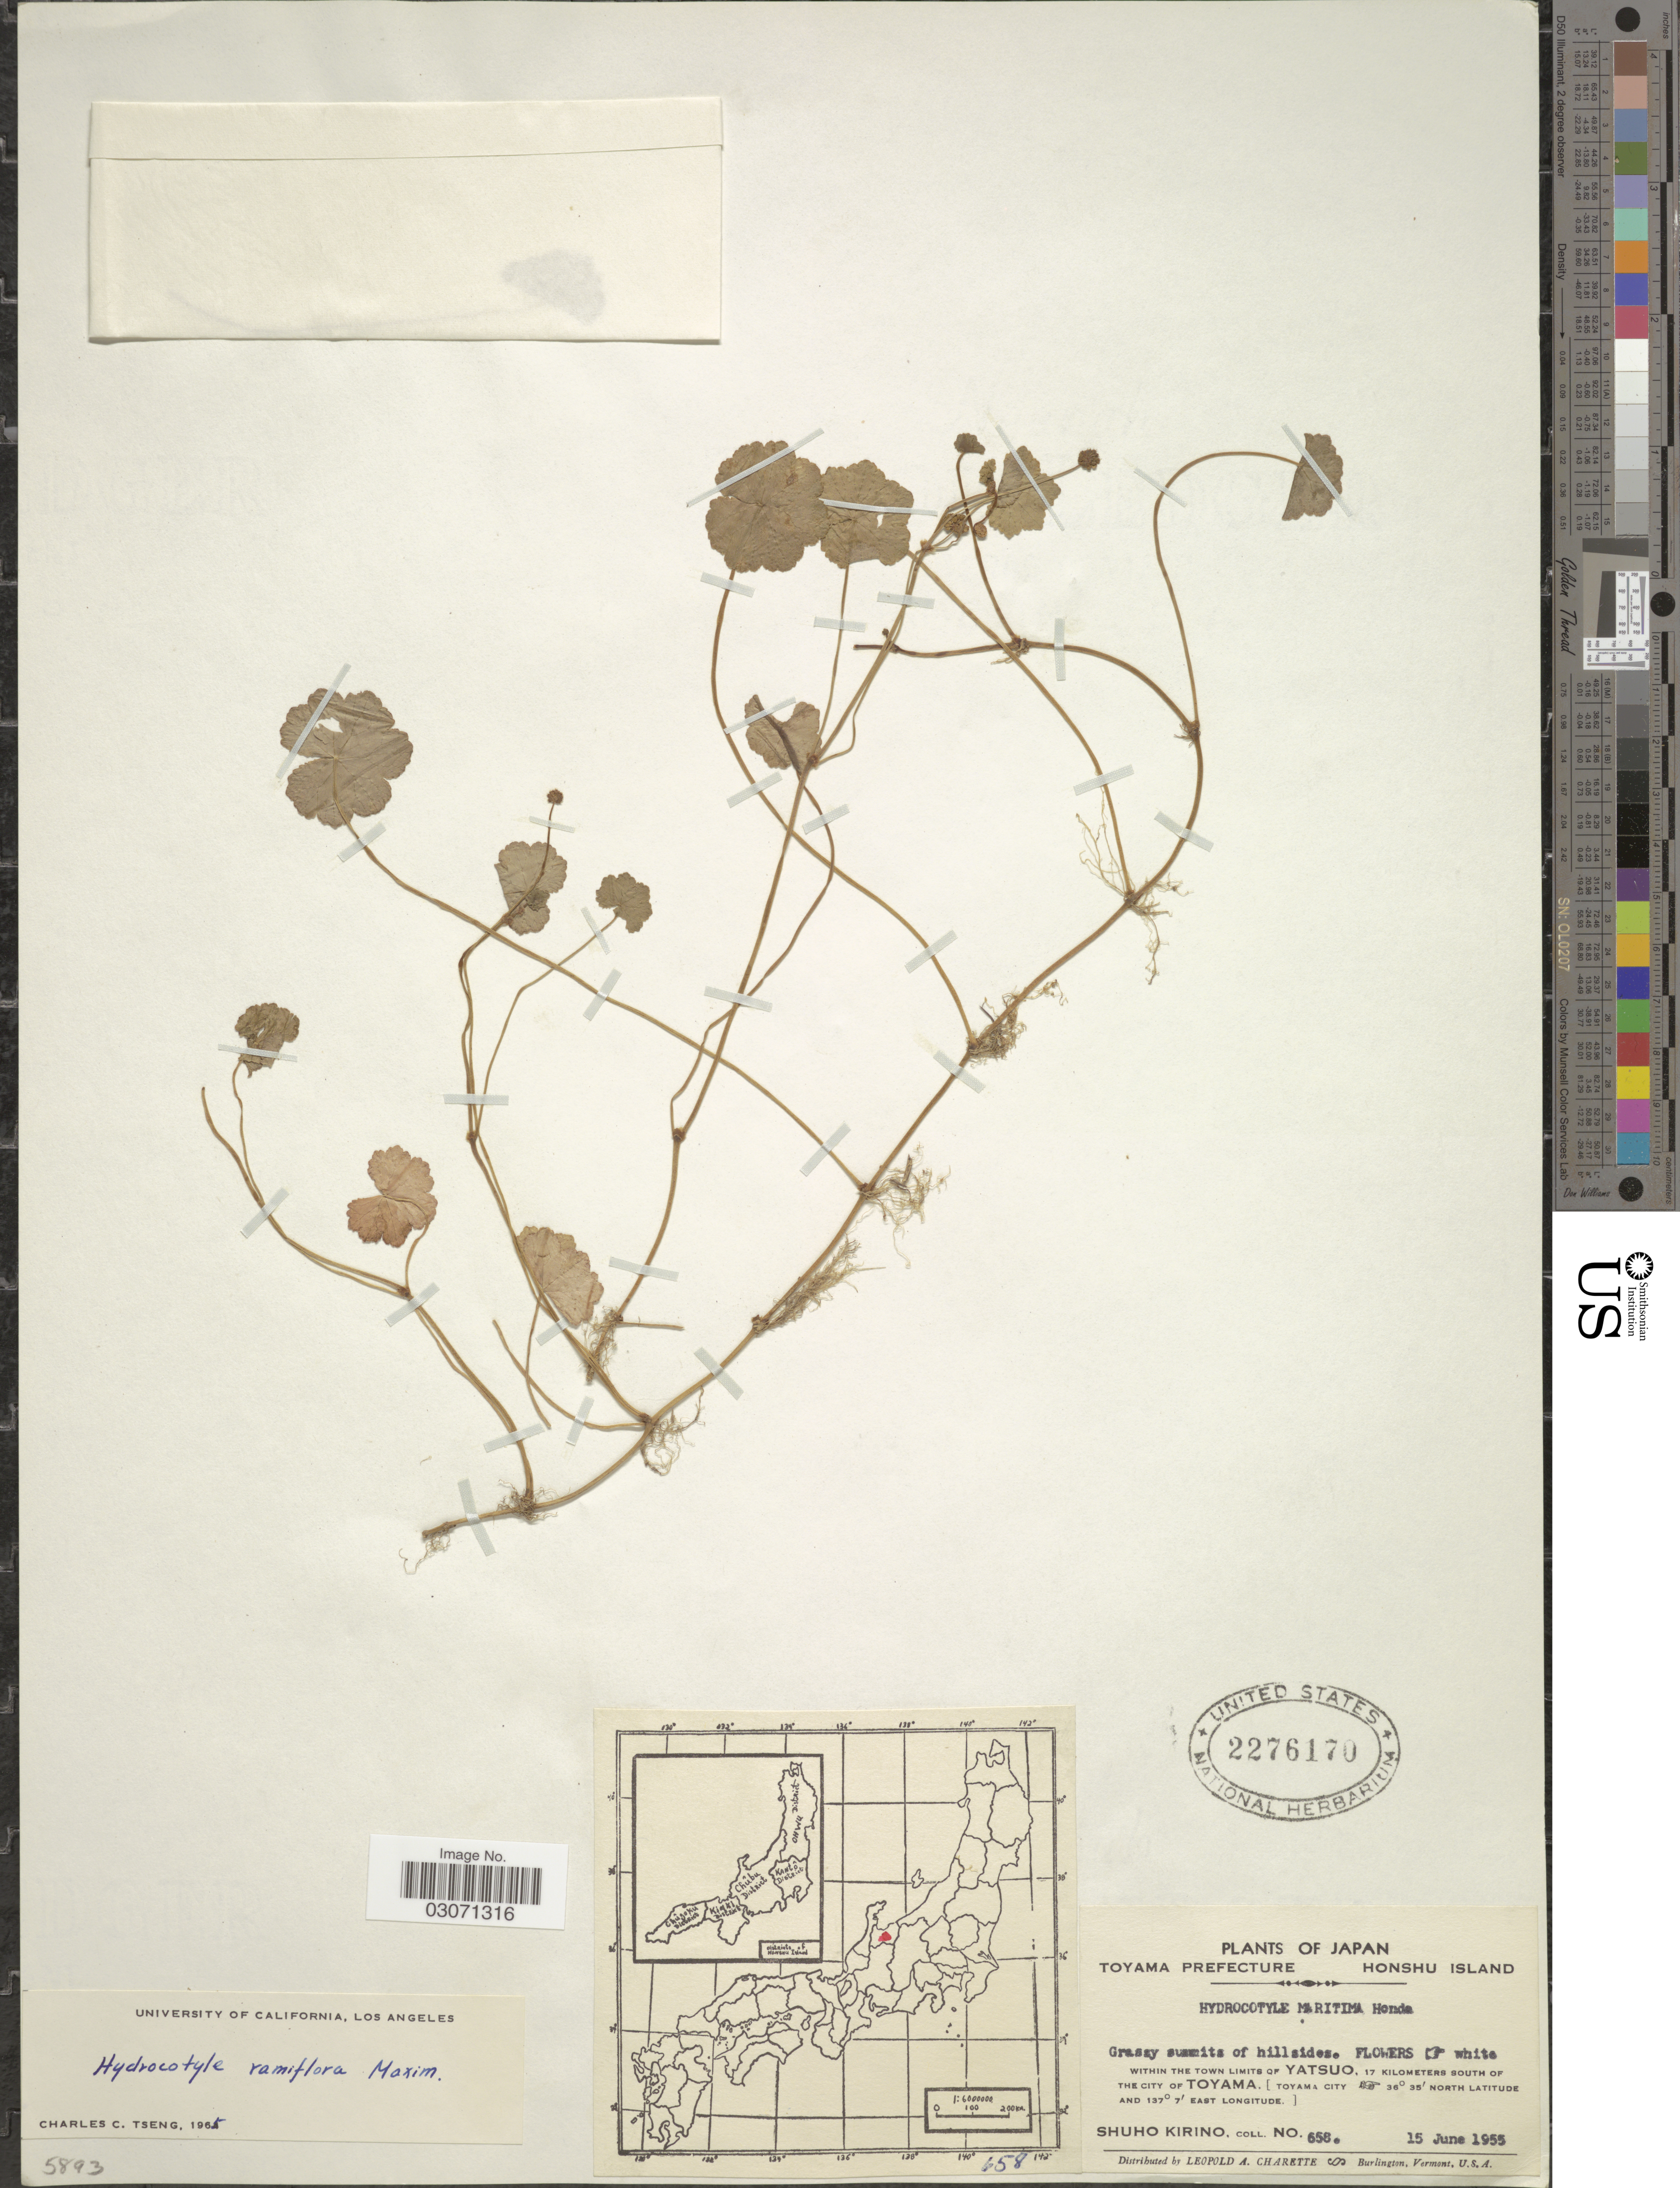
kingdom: Plantae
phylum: Tracheophyta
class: Magnoliopsida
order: Apiales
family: Araliaceae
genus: Hydrocotyle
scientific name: Hydrocotyle ramiflora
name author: Maxim.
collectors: S. Kirino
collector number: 658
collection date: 1955-06-15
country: Japan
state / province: Toyama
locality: Toyama Prefecture Honshu Island. Within the town limits of Yatsuo, 17 kilomters south of the city of Toyama. (Toyama City).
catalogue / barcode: US 2276170